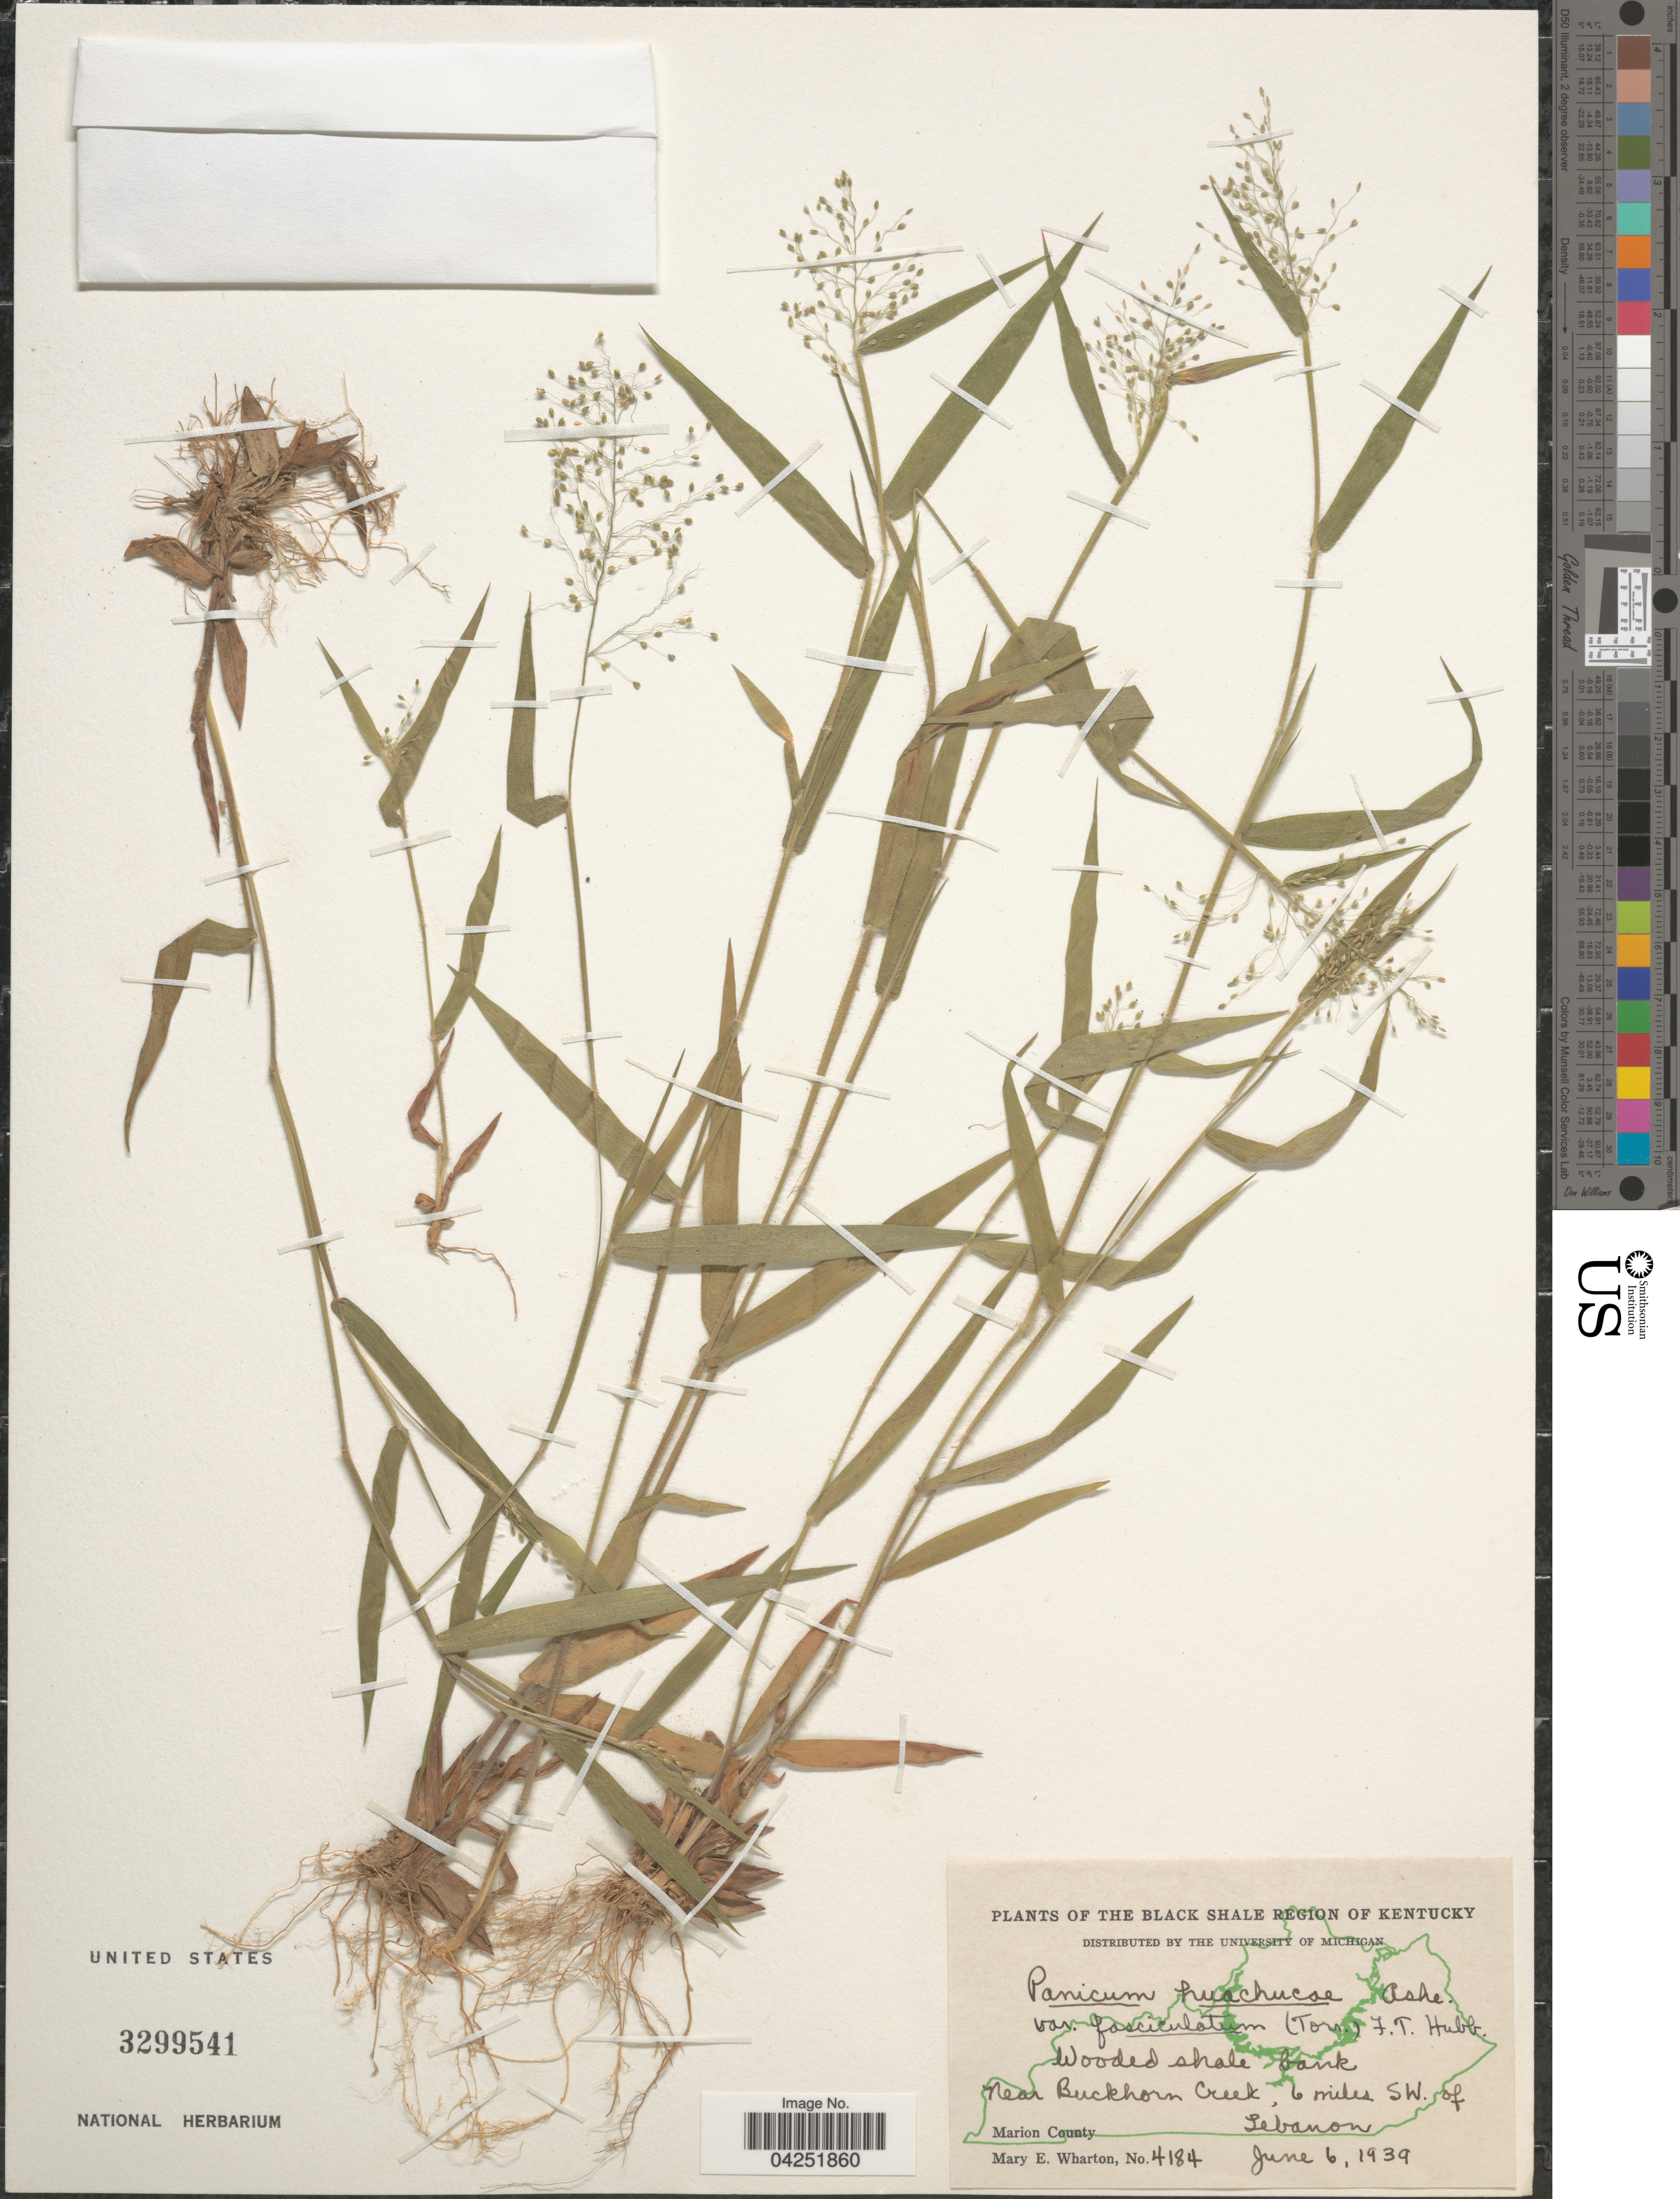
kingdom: Plantae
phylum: Tracheophyta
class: Liliopsida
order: Poales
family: Poaceae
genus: Dichanthelium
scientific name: Dichanthelium acuminatum var. fasciculatum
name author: (Torr.) Freckmann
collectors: M. Wharton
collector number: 4184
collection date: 1939-06-06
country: United States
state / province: Kentucky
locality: Black Shale Region of Kentucky. Wooded shale bank Near Buckhorn Creek, 6 miles SW. of Lebanon. Marion County.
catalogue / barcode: US 3299541